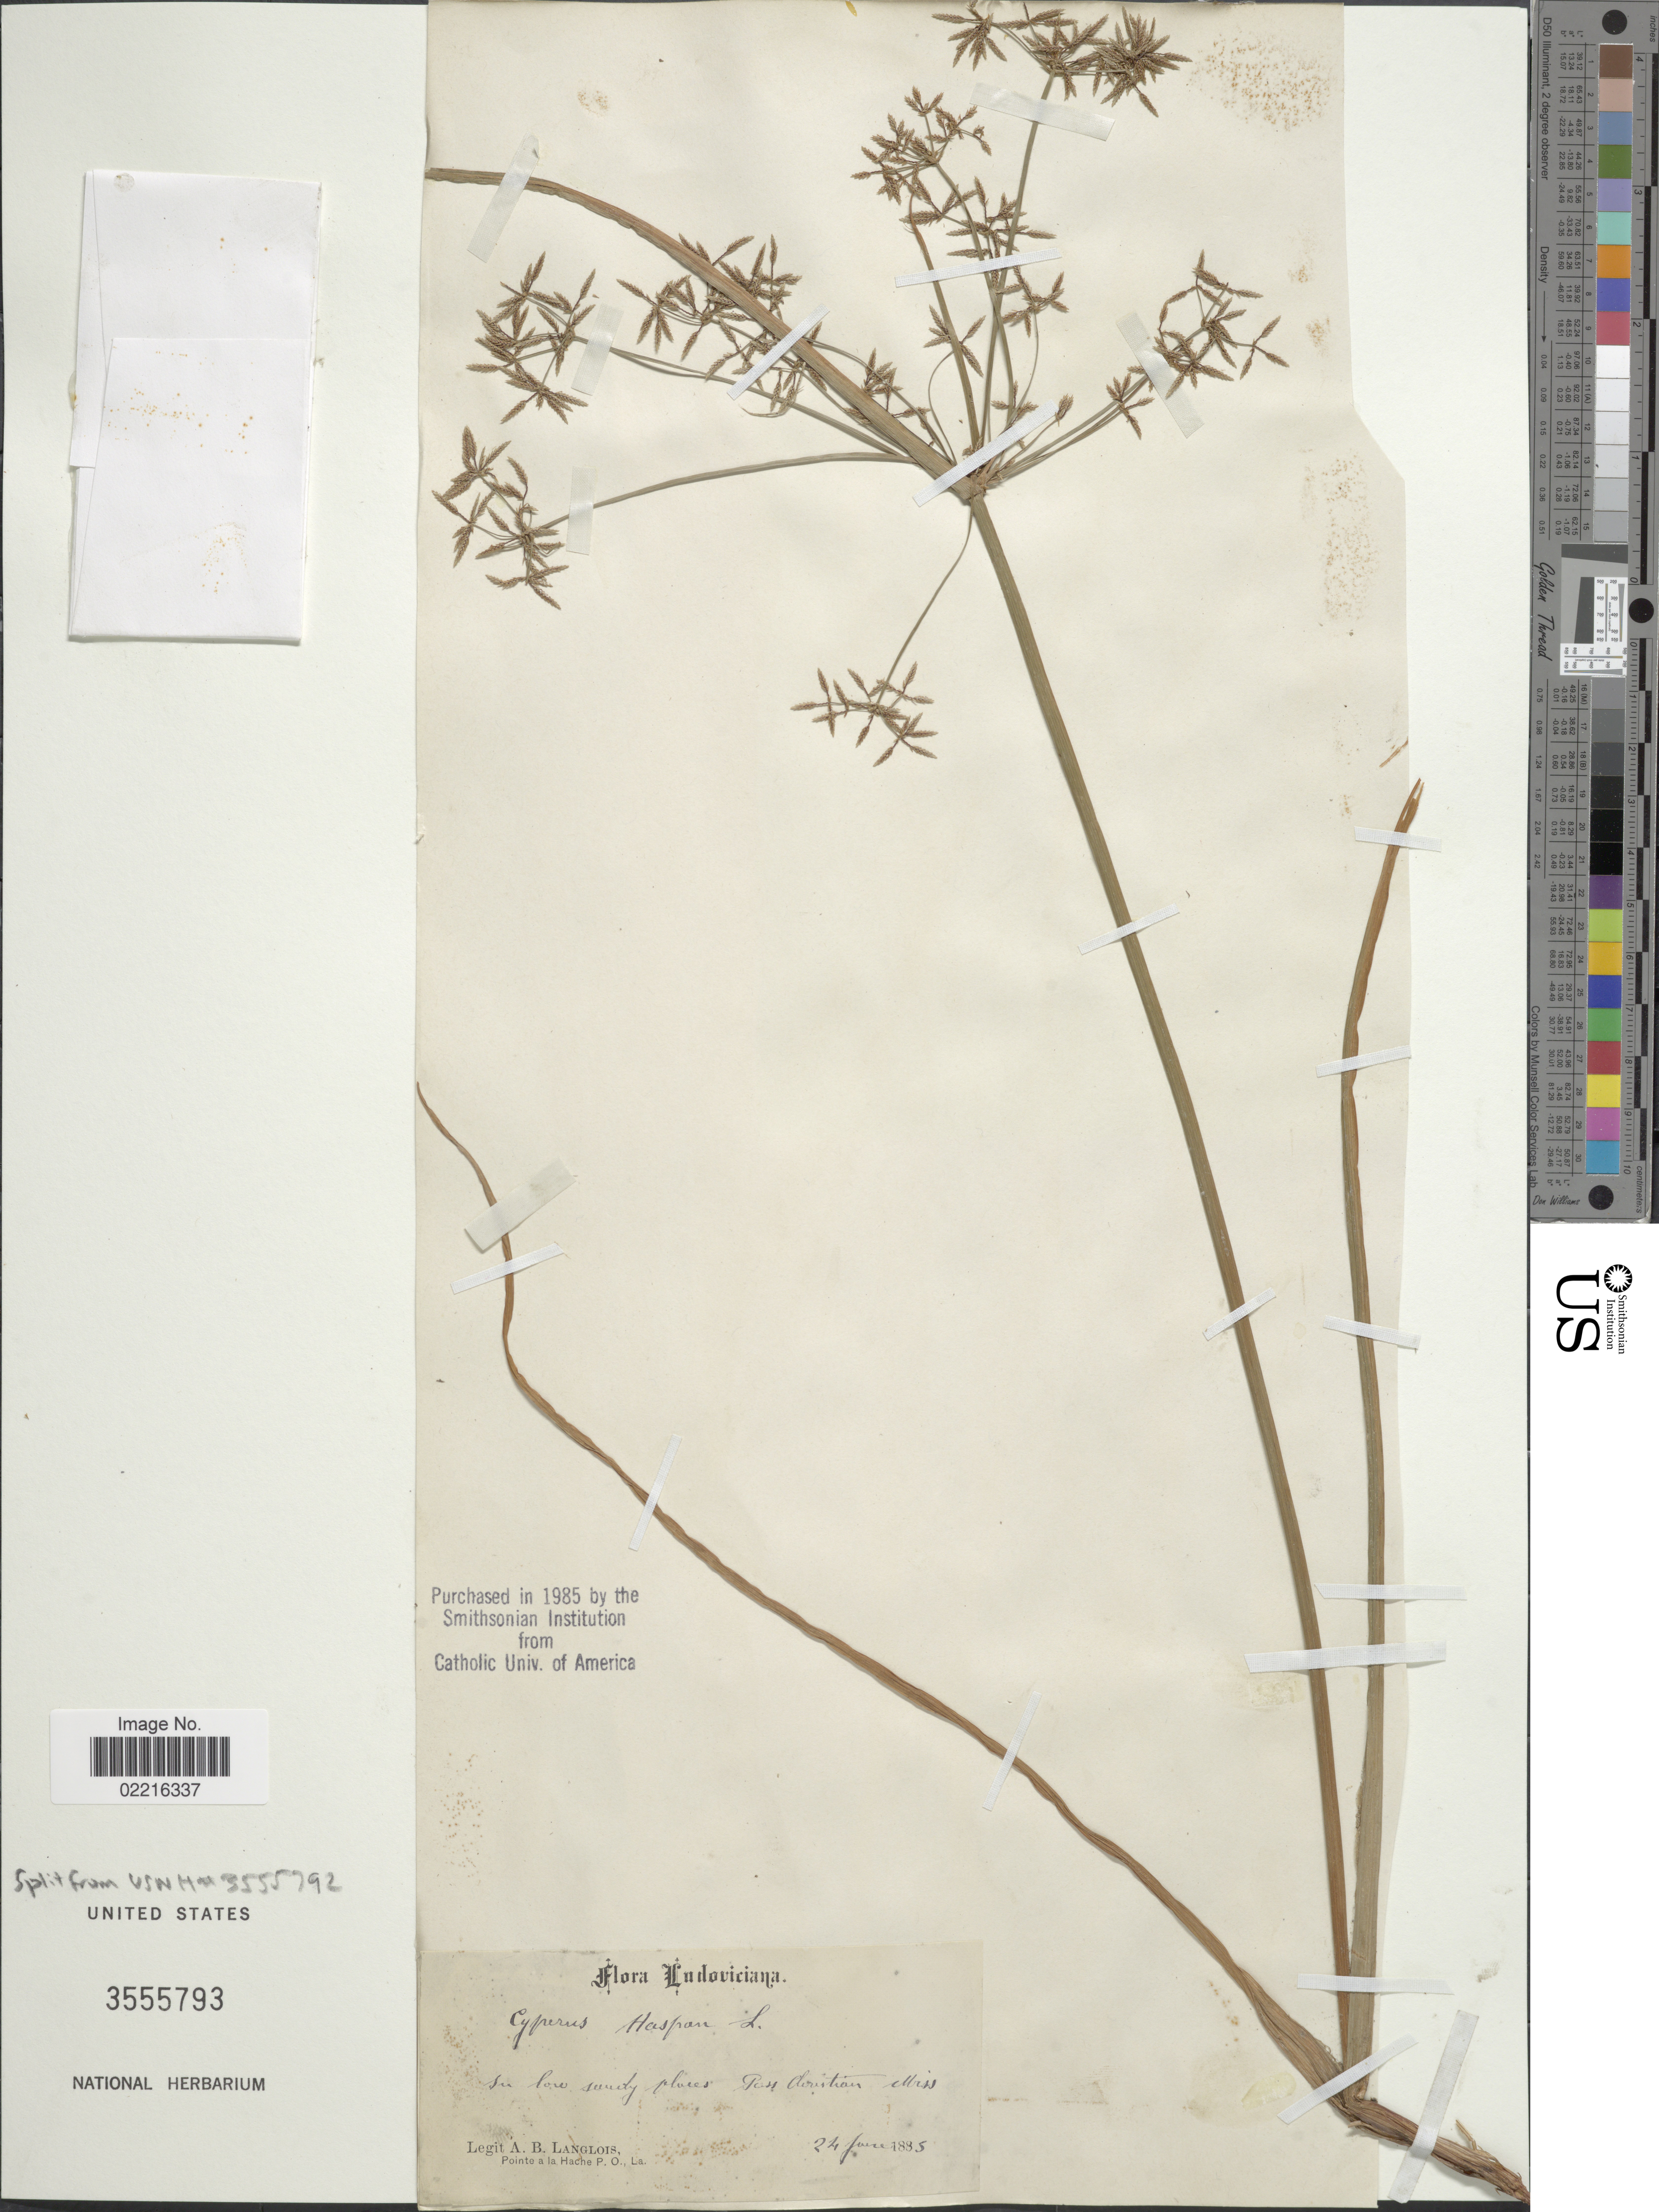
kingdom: Plantae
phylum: Tracheophyta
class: Liliopsida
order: Poales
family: Cyperaceae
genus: Cyperus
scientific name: Cyperus haspan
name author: L.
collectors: A. Langlois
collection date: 1885-06-24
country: United States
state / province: Mississippi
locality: Pass Christian, Miss.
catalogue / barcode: US 3555793